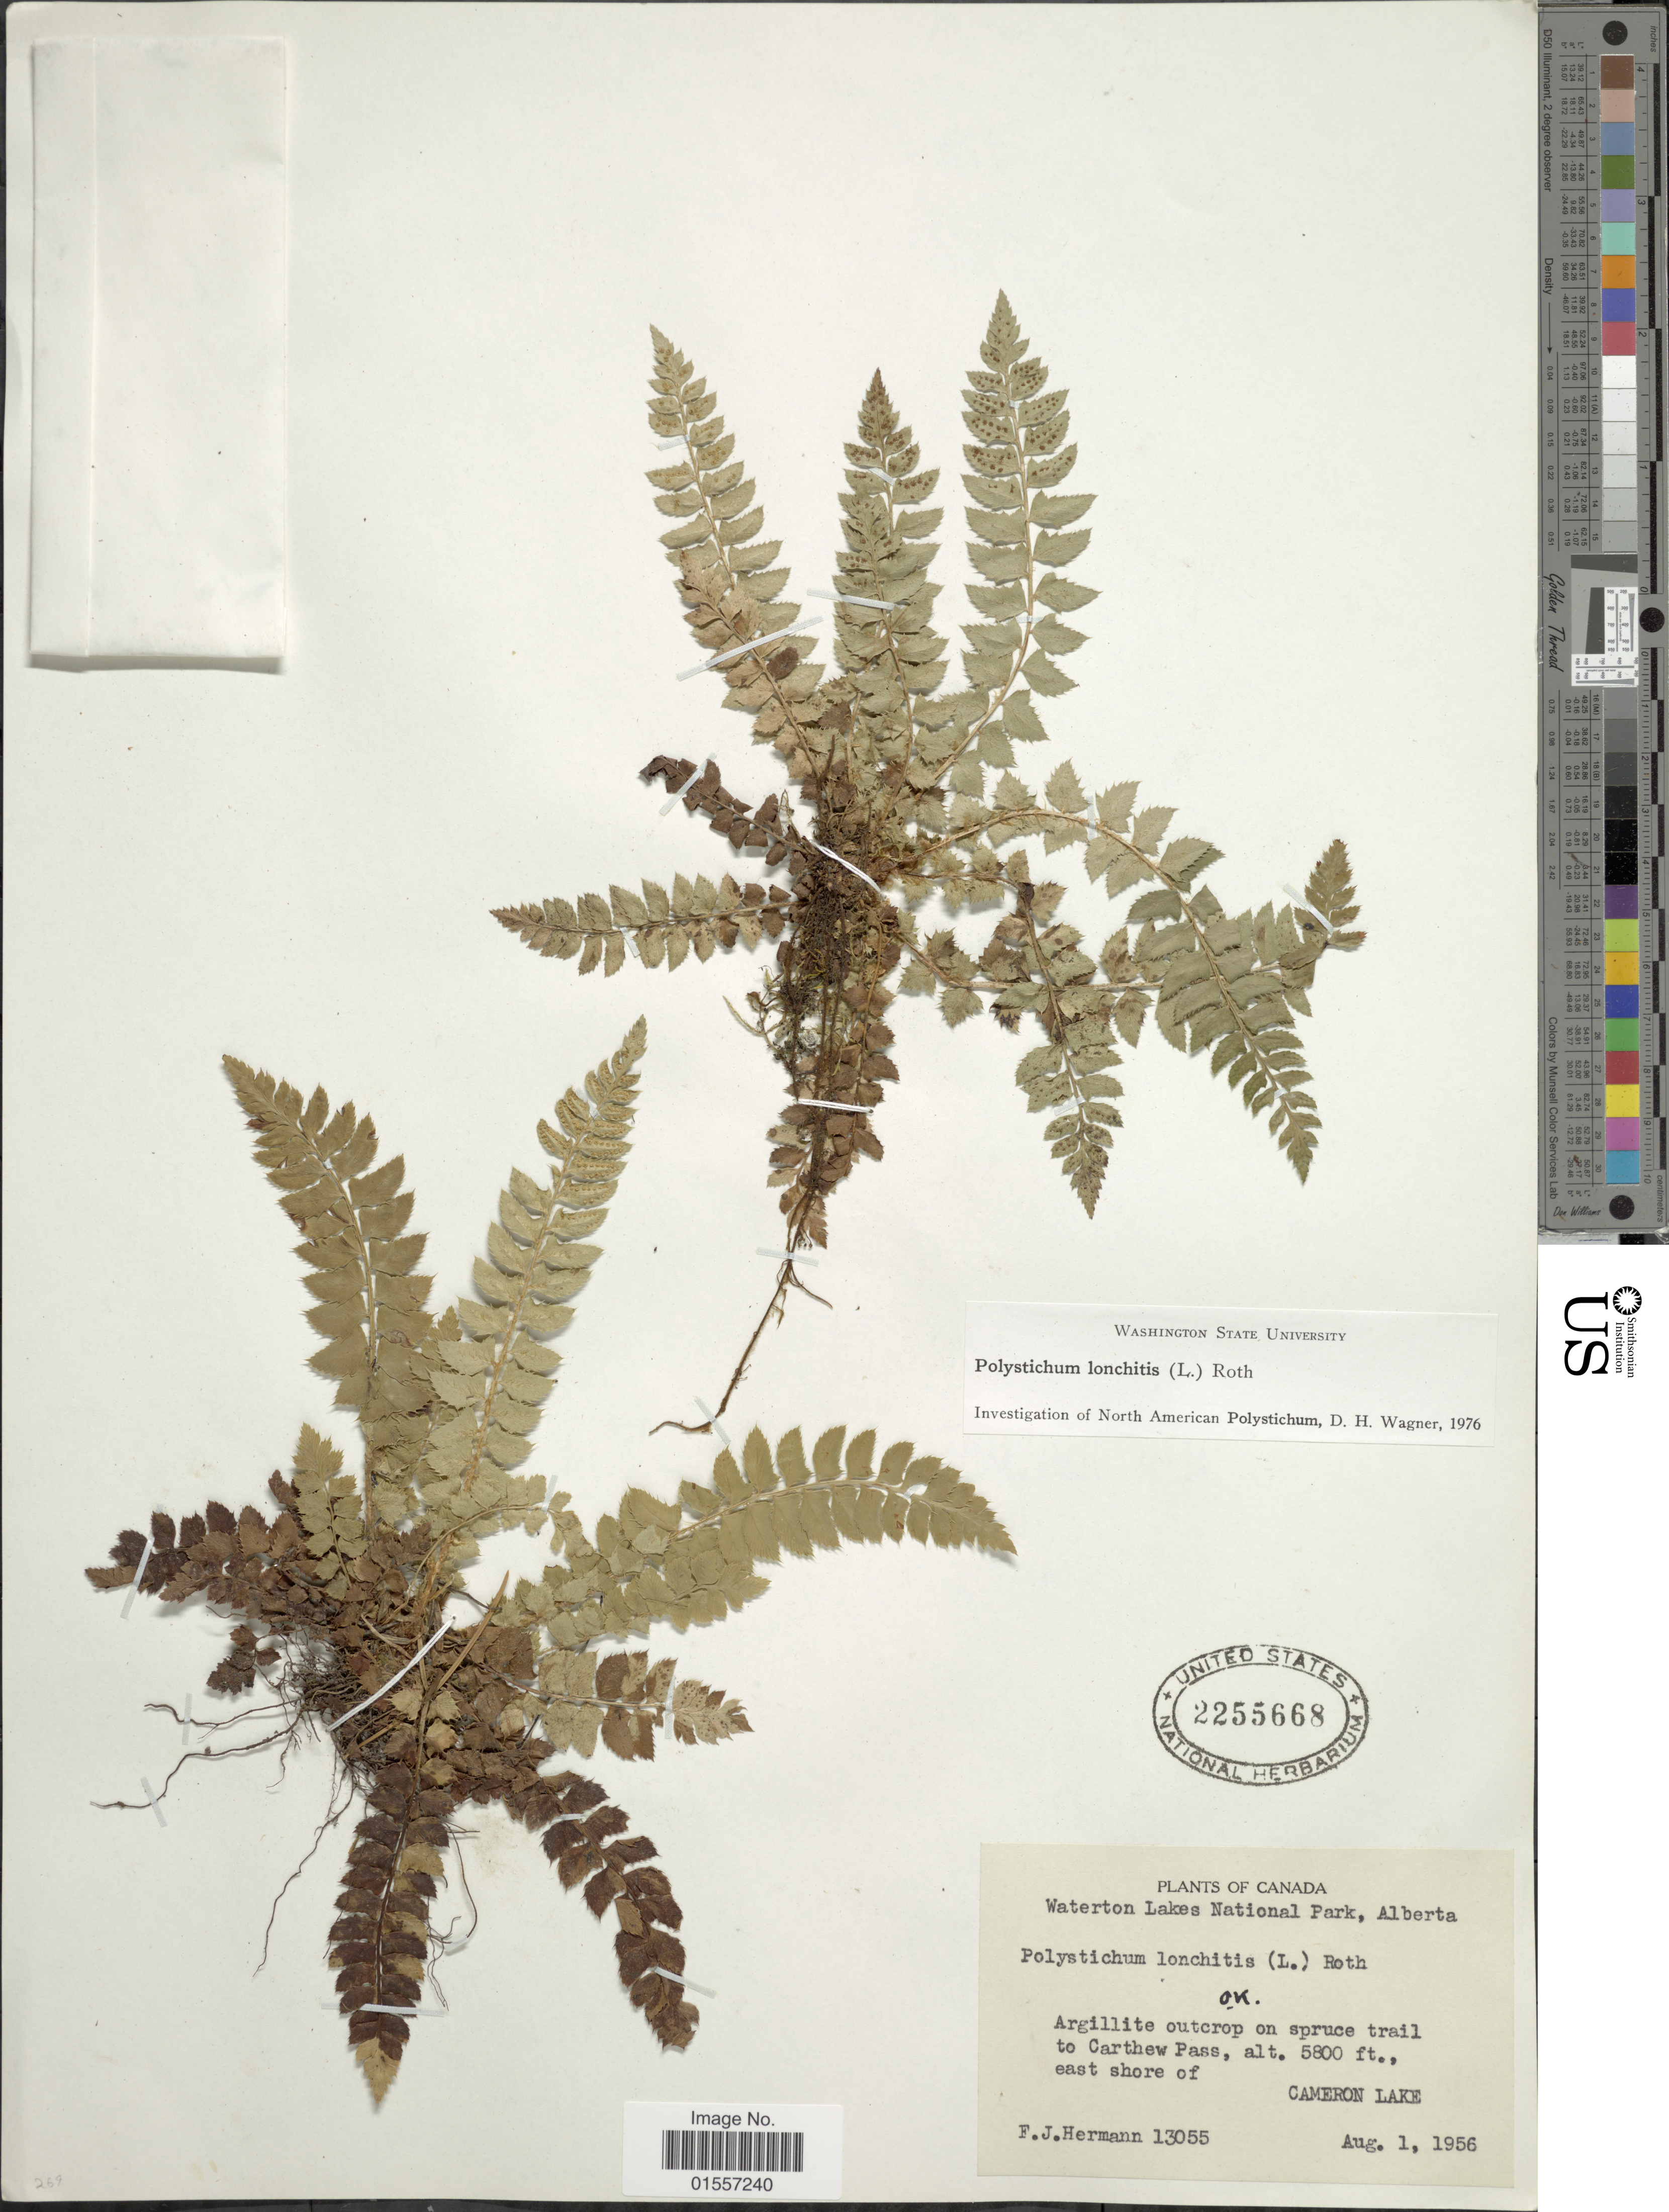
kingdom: Plantae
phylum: Tracheophyta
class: Polypodiopsida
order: Polypodiales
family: Dryopteridaceae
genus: Polystichum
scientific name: Polystichum lonchitis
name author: (Roth) L.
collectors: F. J. Hermann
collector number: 13055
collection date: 1956-08-01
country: Canada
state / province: Alberta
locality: Waterton Lakes National Park, Argillite outcrop on spruce trail to Carthew Pass, east shore of Cameron Lake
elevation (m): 1768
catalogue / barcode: US 2255668